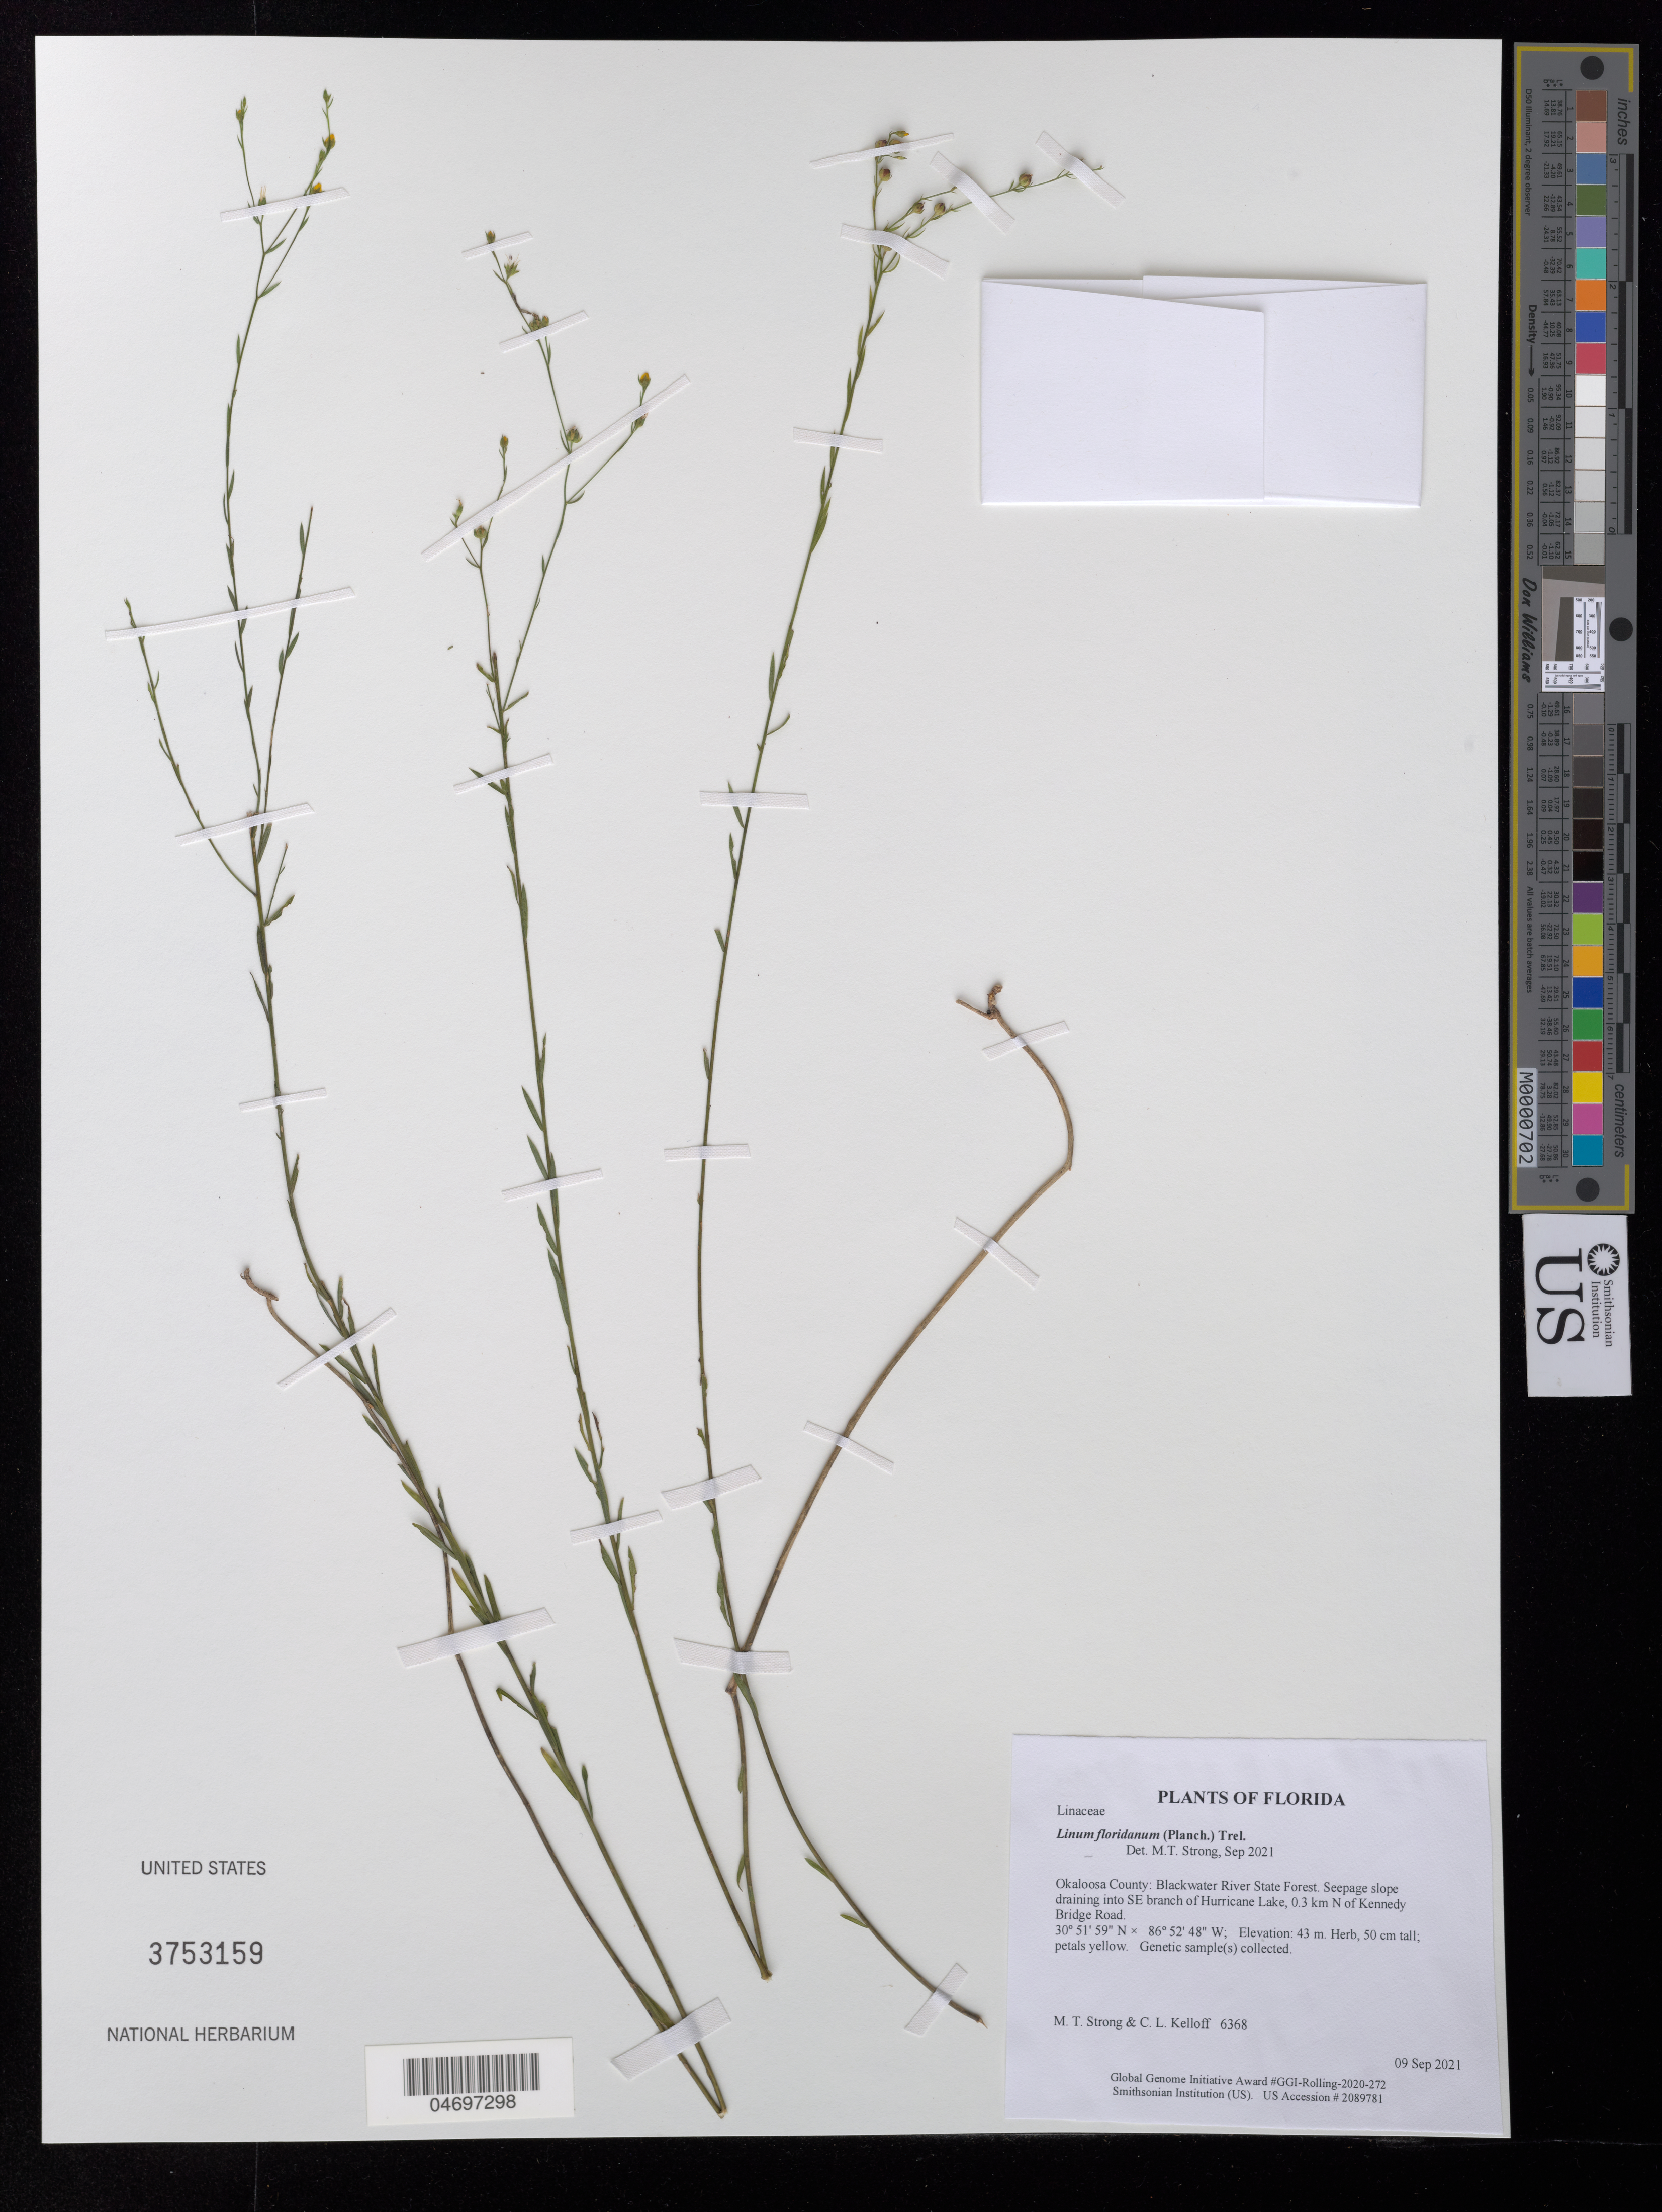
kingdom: Plantae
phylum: Tracheophyta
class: Magnoliopsida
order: Malpighiales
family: Linaceae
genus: Linum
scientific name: Linum floridanum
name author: (Planch.) Trel.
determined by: Strong, Mark T.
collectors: M. T. Strong & C. L. Kelloff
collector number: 6368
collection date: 2021-09-09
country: United States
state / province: Florida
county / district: Okaloosa County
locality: Blackwater River State Forest. Seepage slope draining into SE branch of Hurricane Lake, 0.3 km N of Kennedy Bridge Road.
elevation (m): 43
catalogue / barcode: US 3753159